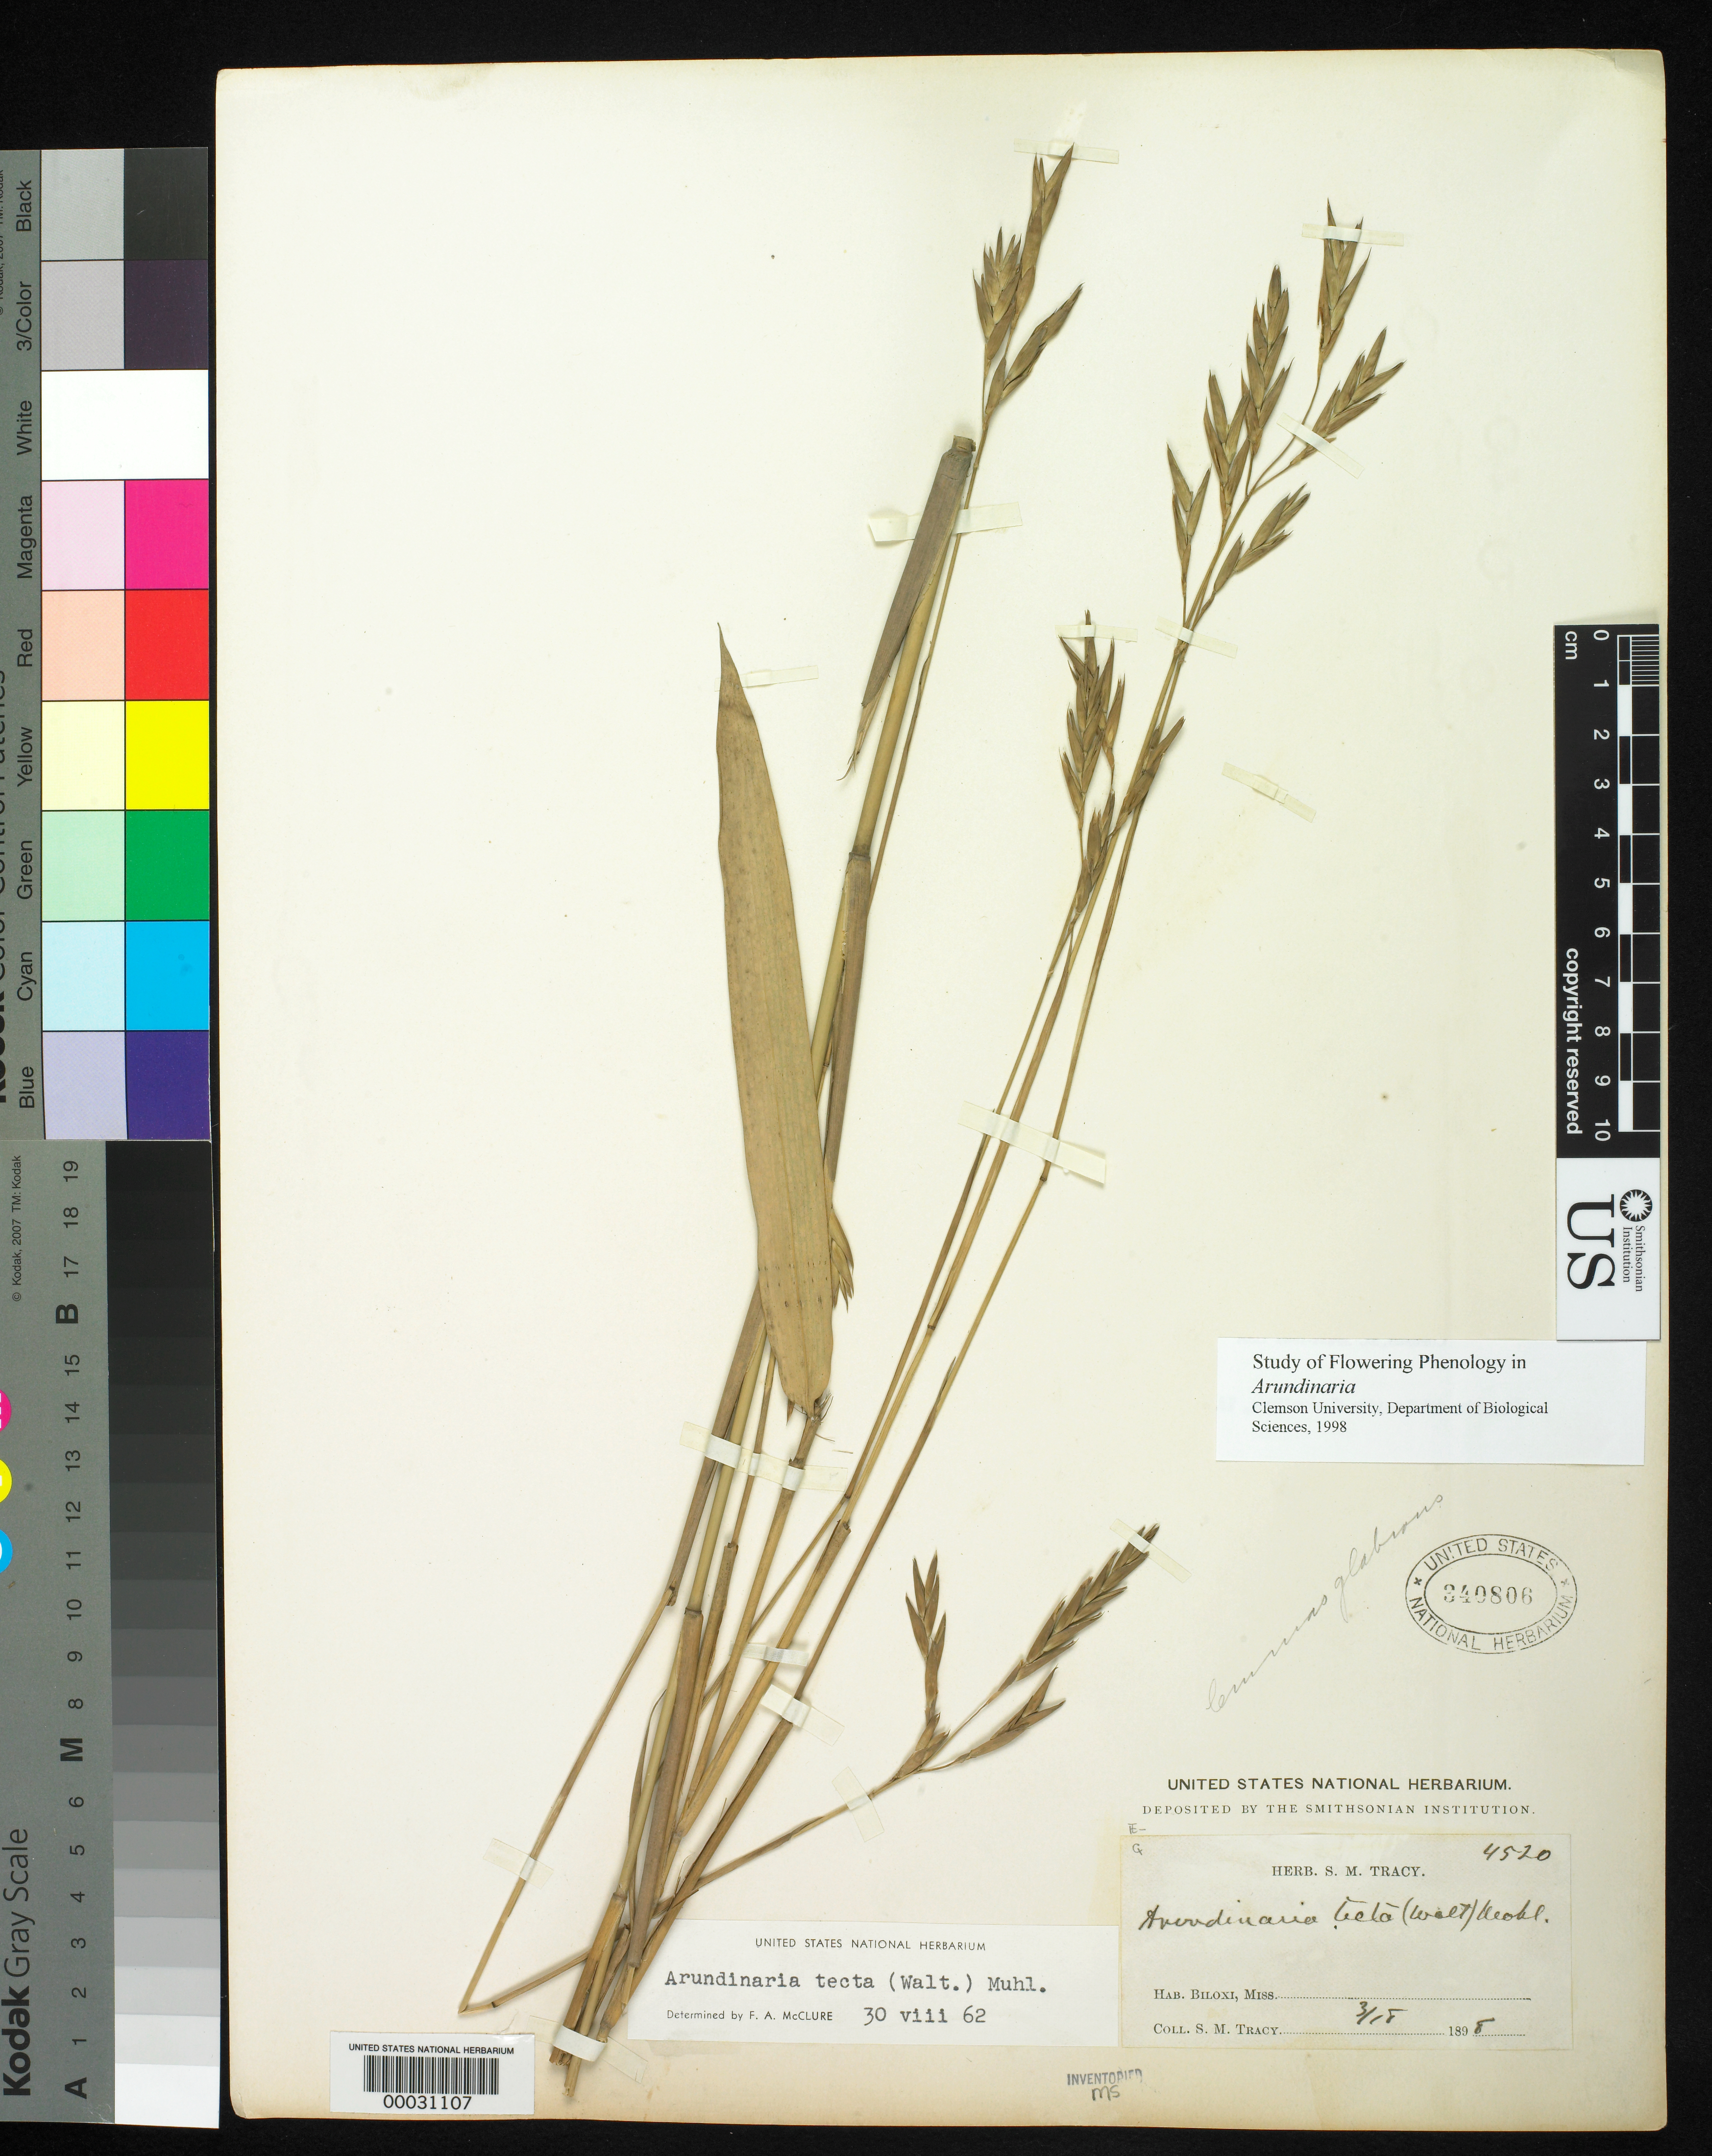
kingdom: Plantae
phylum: Tracheophyta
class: Liliopsida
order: Poales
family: Poaceae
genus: Arundinaria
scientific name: Arundinaria tecta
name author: (Walter) Muhl.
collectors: S. M. Tracy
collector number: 4520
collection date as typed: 18 Mar 1898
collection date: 1898-03-18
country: United States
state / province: Mississippi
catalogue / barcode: US 340806